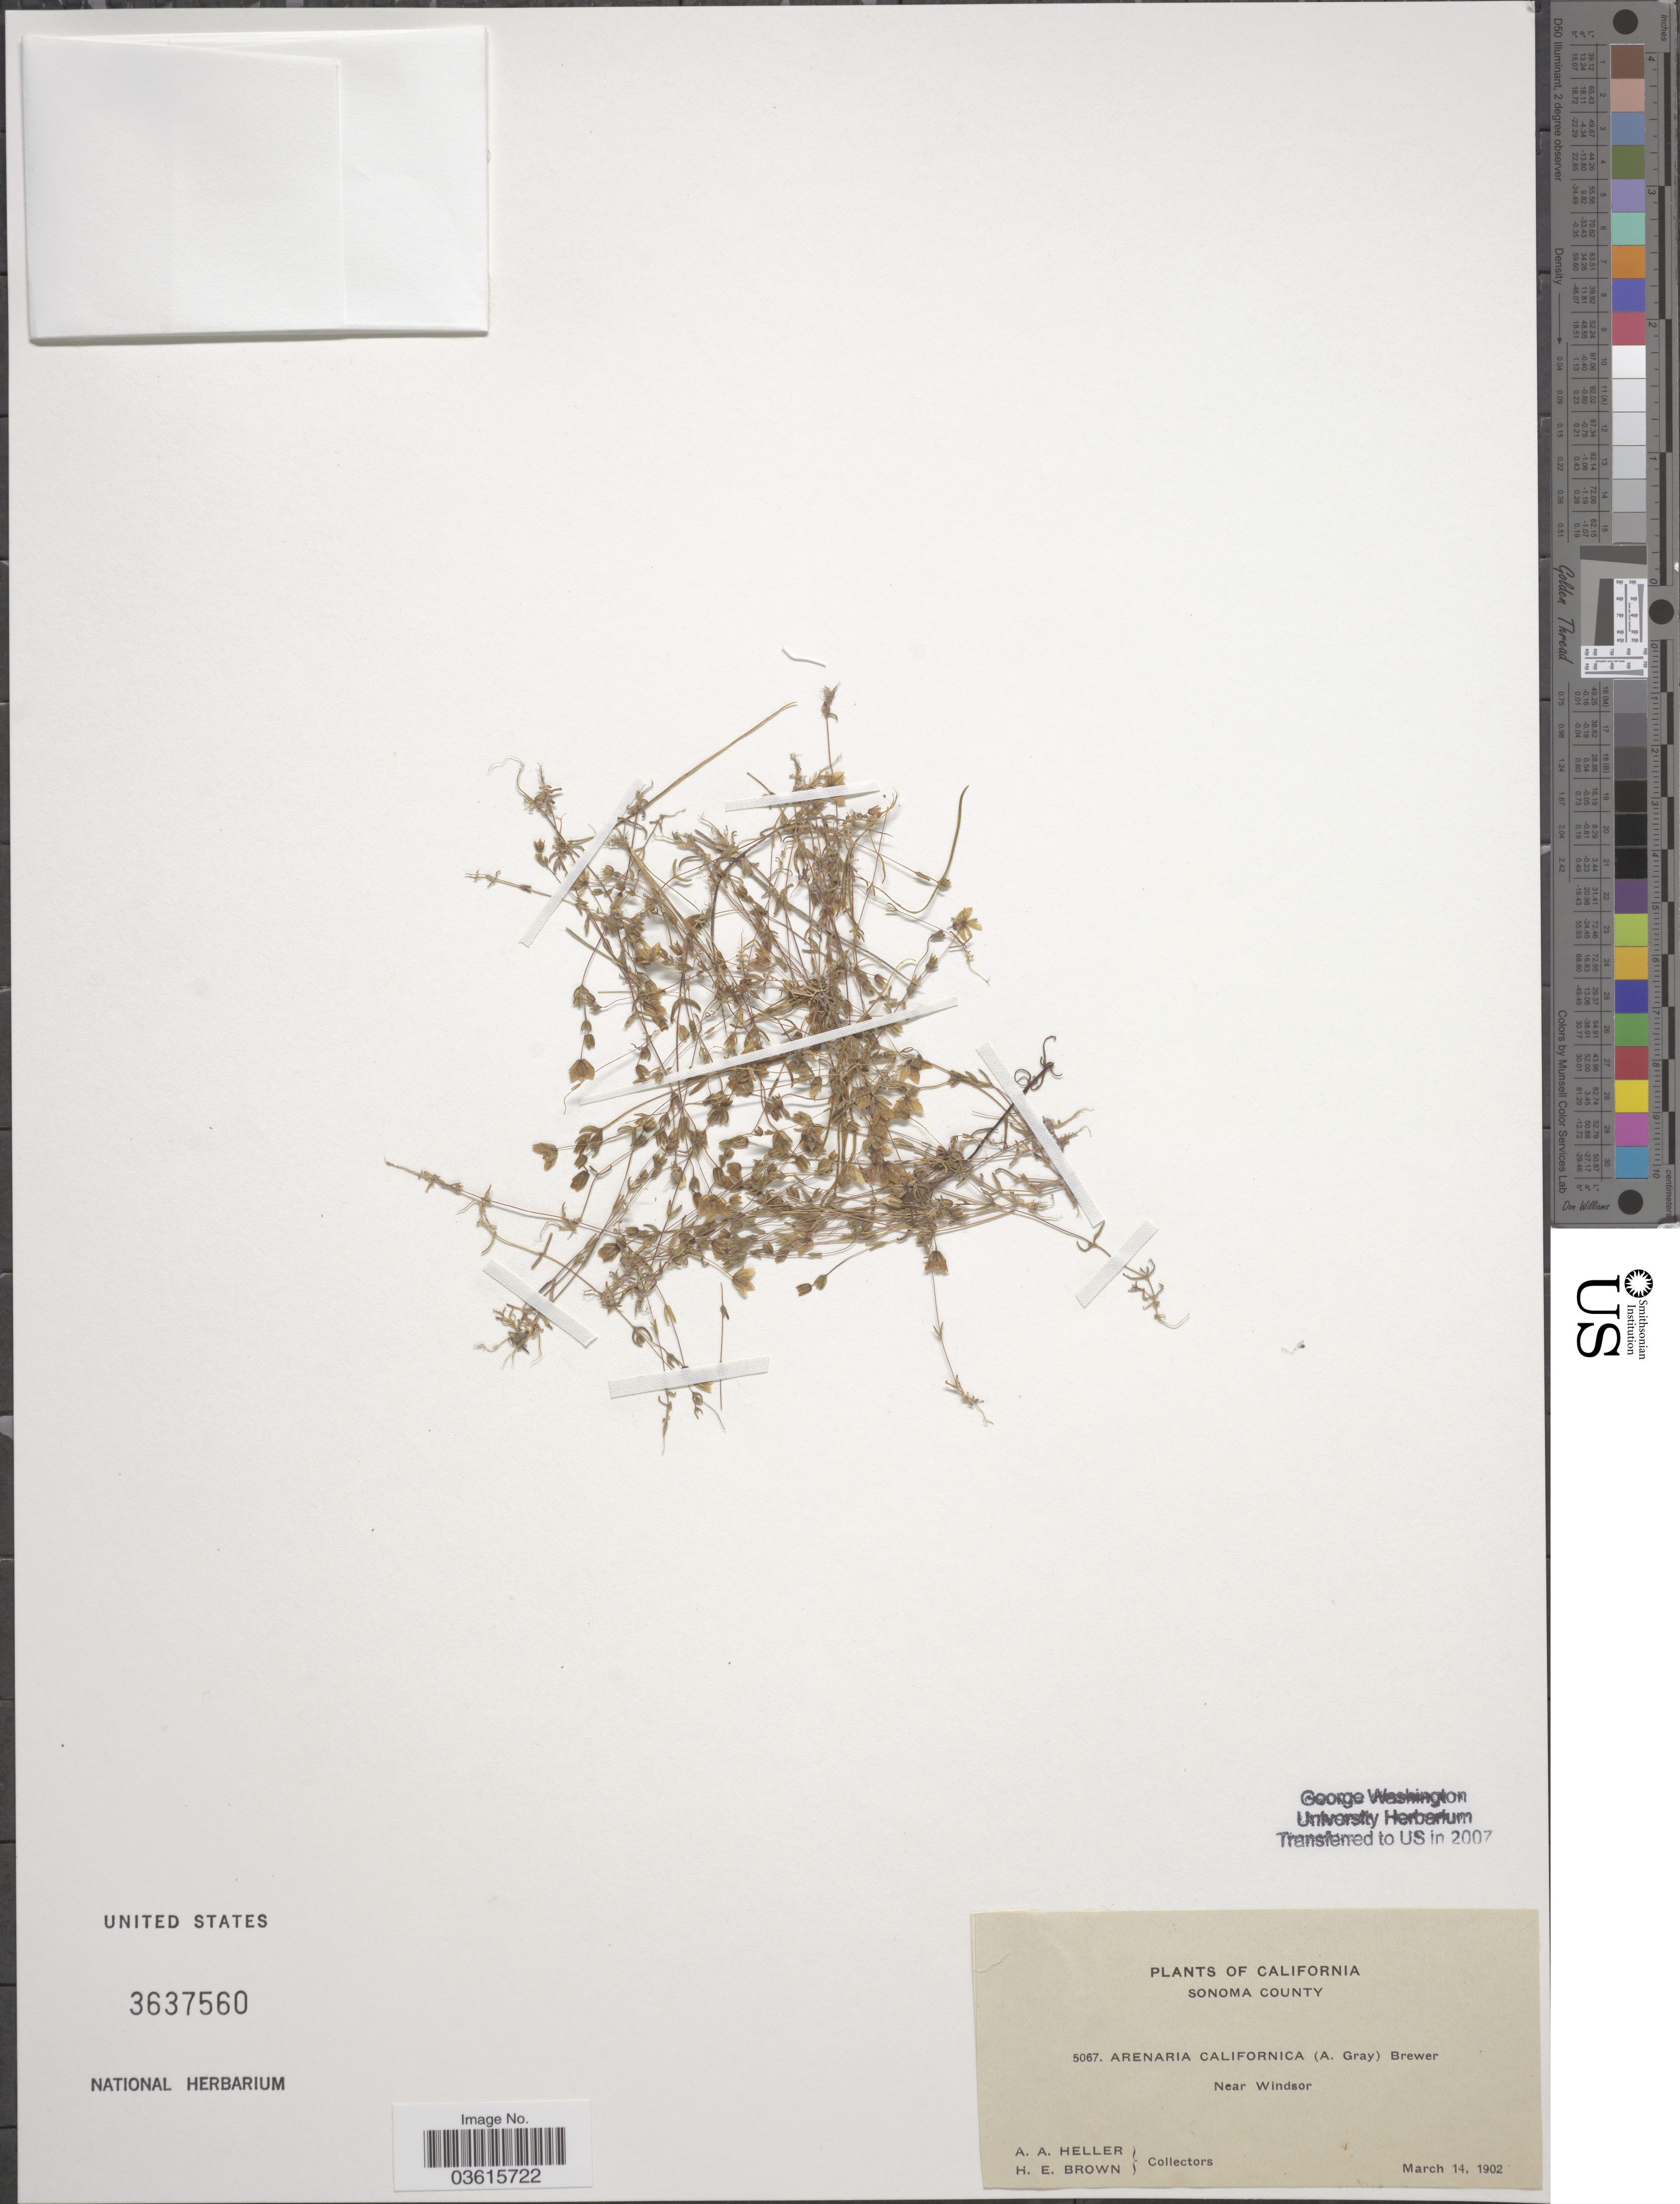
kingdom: Plantae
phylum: Tracheophyta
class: Magnoliopsida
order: Caryophyllales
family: Caryophyllaceae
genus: Minuartia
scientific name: Minuartia californica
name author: (A. Gray) Mattf.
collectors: A. A. Heller & H. E. Brown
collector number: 5067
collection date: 1902-03-14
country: United States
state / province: California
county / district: Sonoma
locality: Sonoma County. Near Windsor.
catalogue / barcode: US 3637560